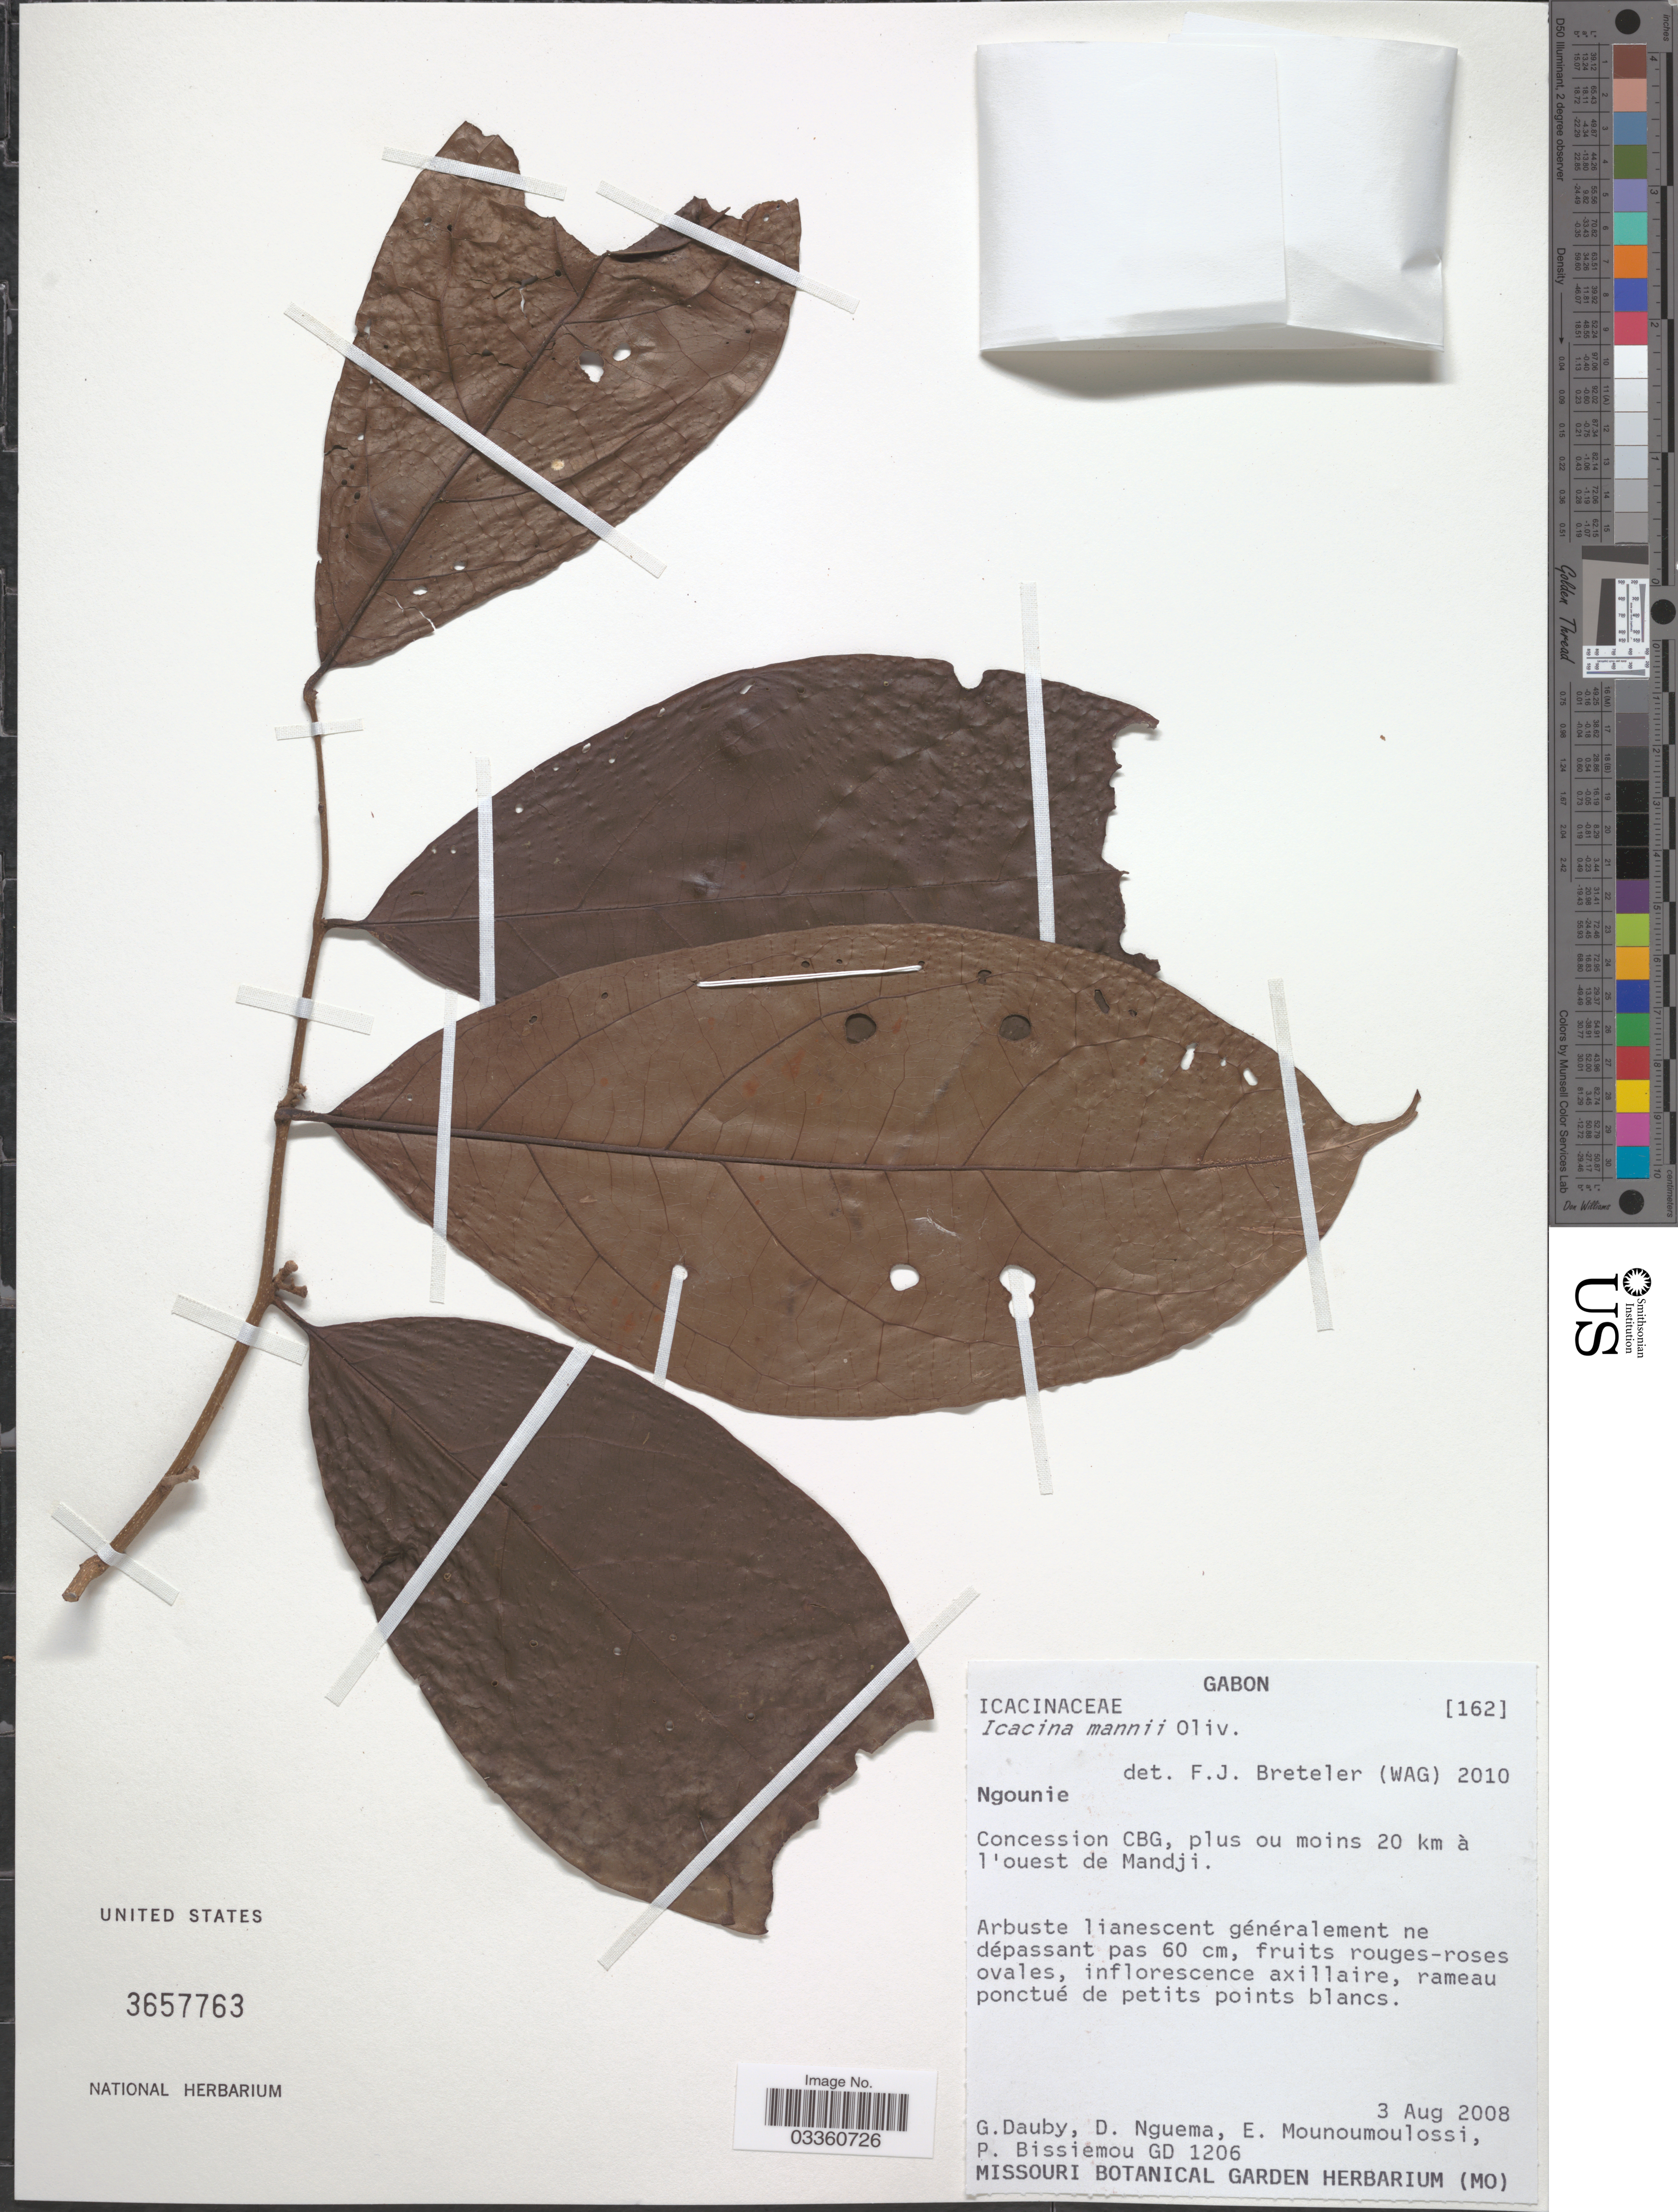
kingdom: Plantae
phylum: Tracheophyta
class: Magnoliopsida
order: Icacinales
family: Icacinaceae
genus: Icacina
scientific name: Icacina mannii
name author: Oliv.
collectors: G. Dauby, D. Nguema, E. Mounoumoulossi & P. Bissiemou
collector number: GD1206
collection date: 2008-08-03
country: Gabon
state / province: Ngounie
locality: Concession CBG, plus ou moins 20 km à l'ouest de Mandji.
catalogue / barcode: US 3657763